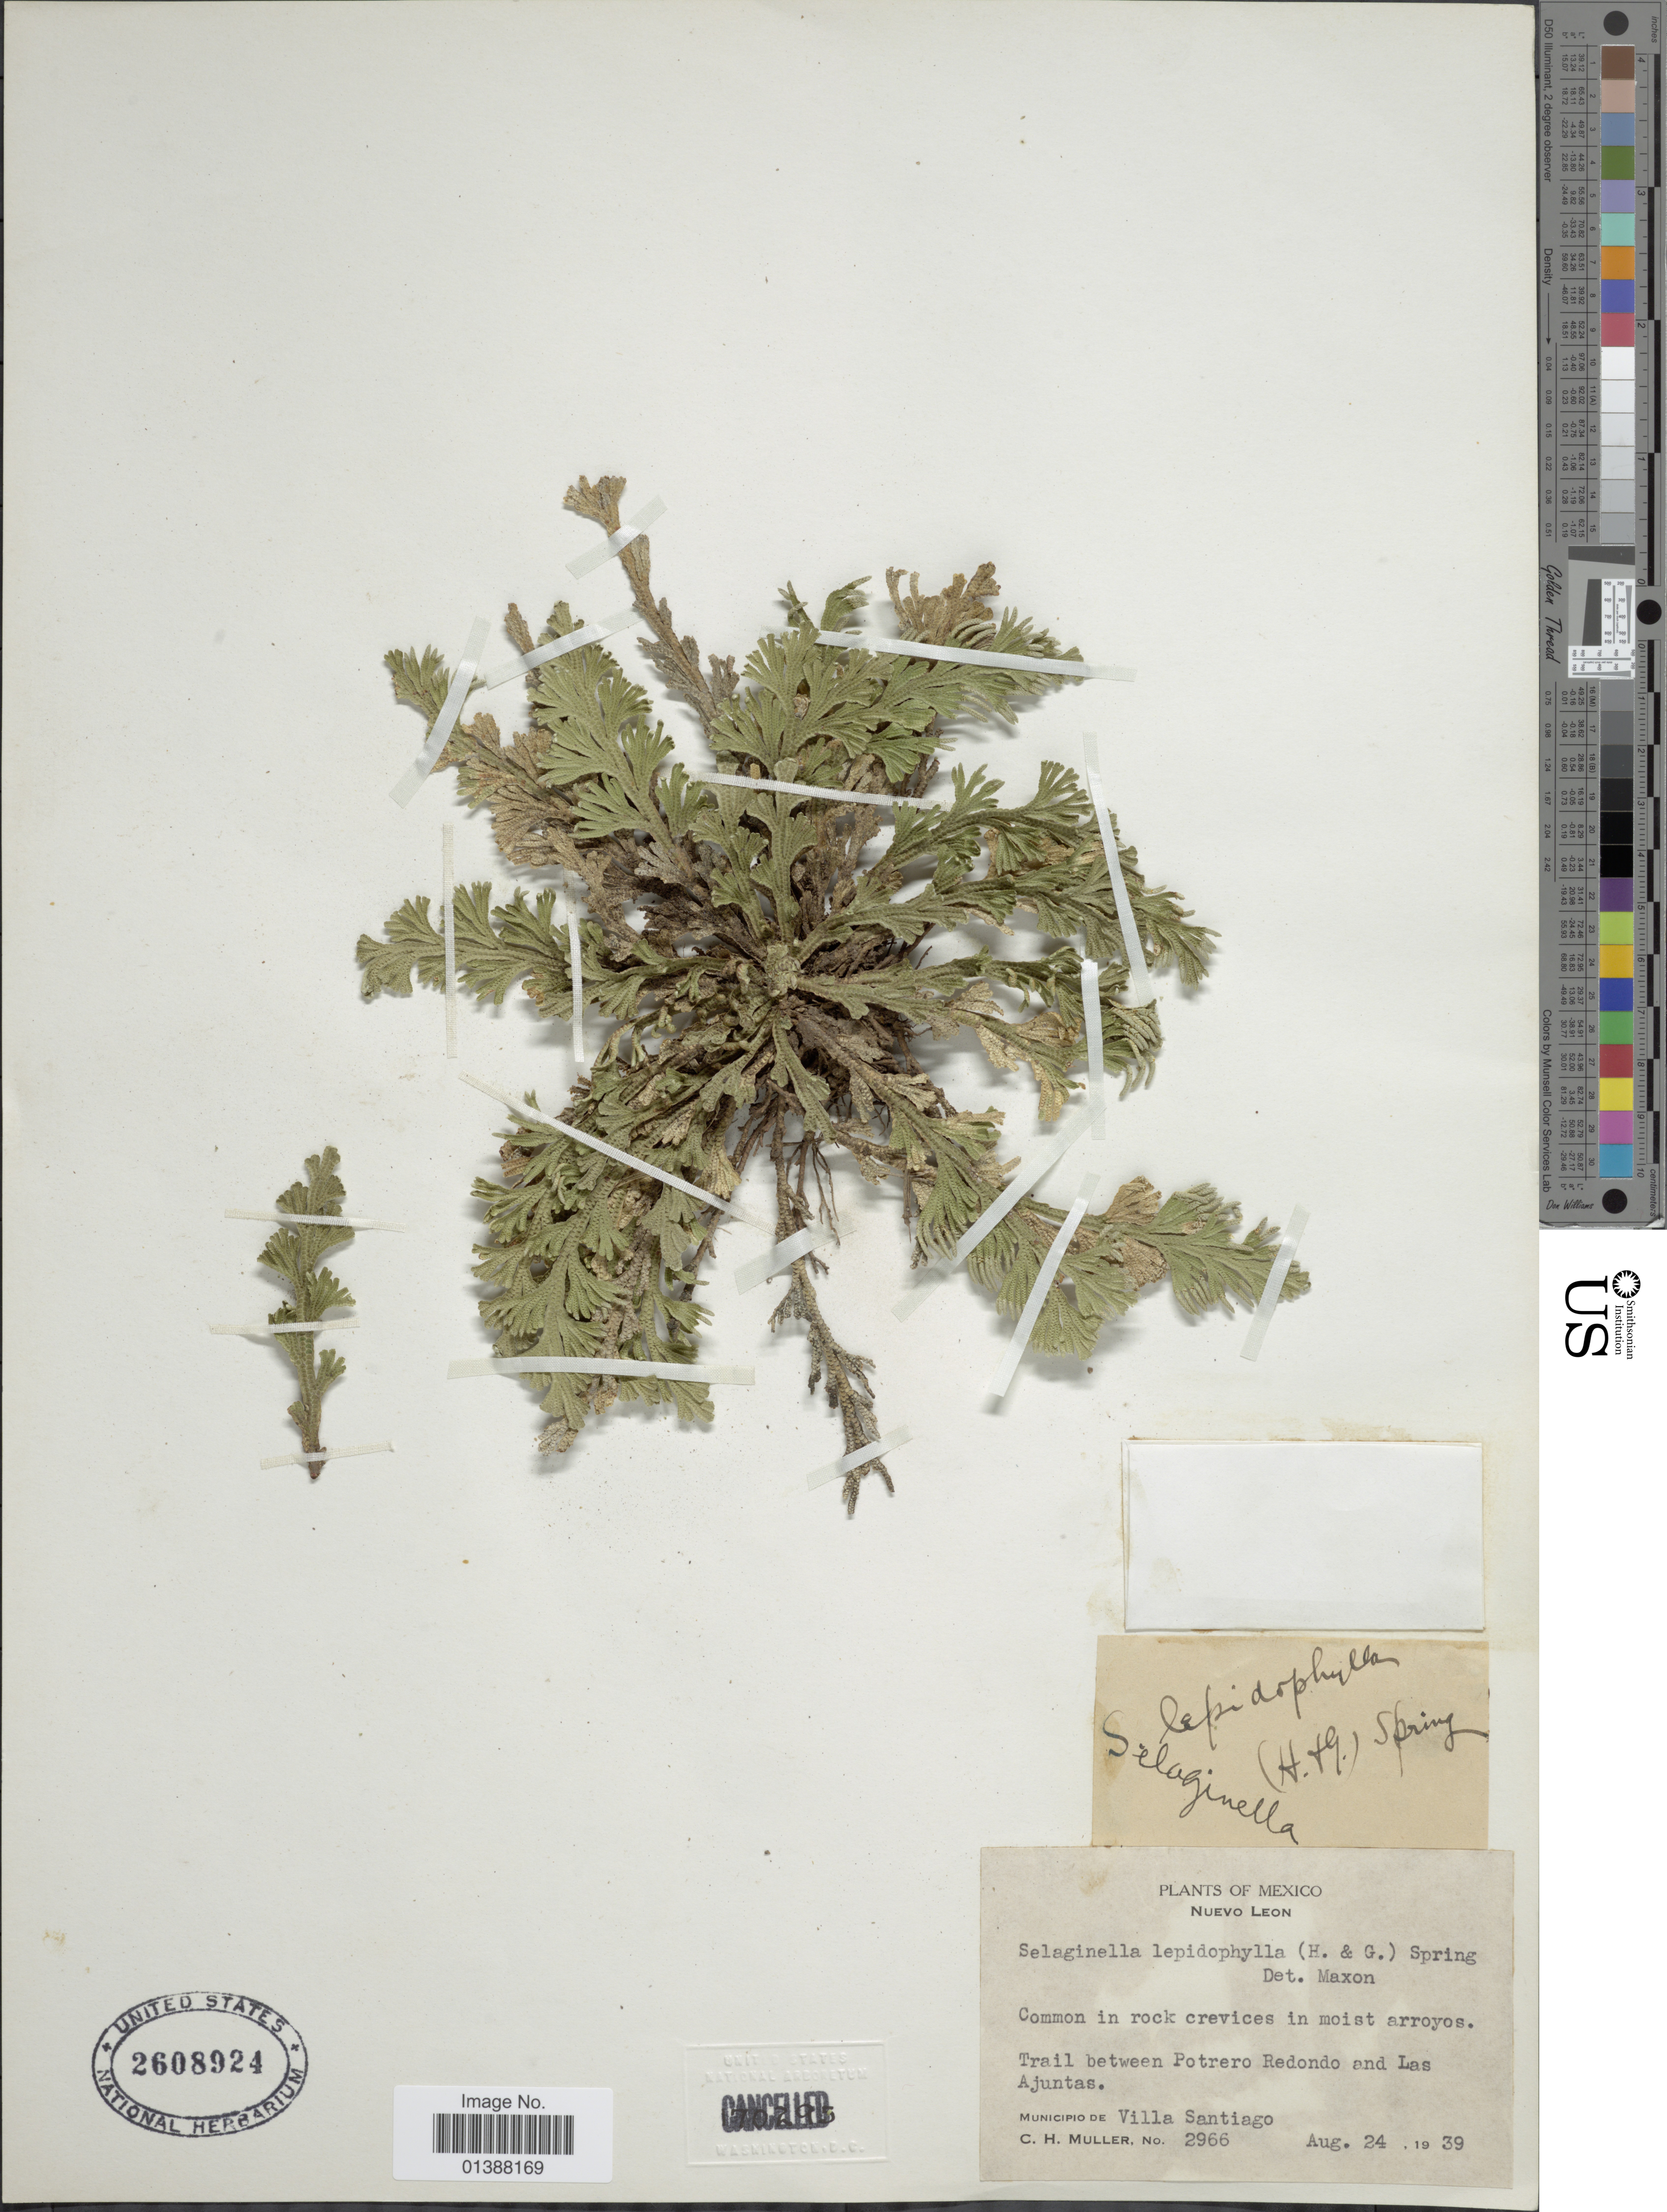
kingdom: Plantae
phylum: Tracheophyta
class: Lycopodiopsida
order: Selaginellales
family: Selaginellaceae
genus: Selaginella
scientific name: Selaginella lepidophylla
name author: (Hook. & Grev.) Spring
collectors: C. H. Müller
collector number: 2966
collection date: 1939-08-24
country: Mexico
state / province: Nuevo León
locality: Trail between Potrero Redondo and Las Ajuntas, Municipio de Villa Santiago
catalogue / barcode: US 2608924